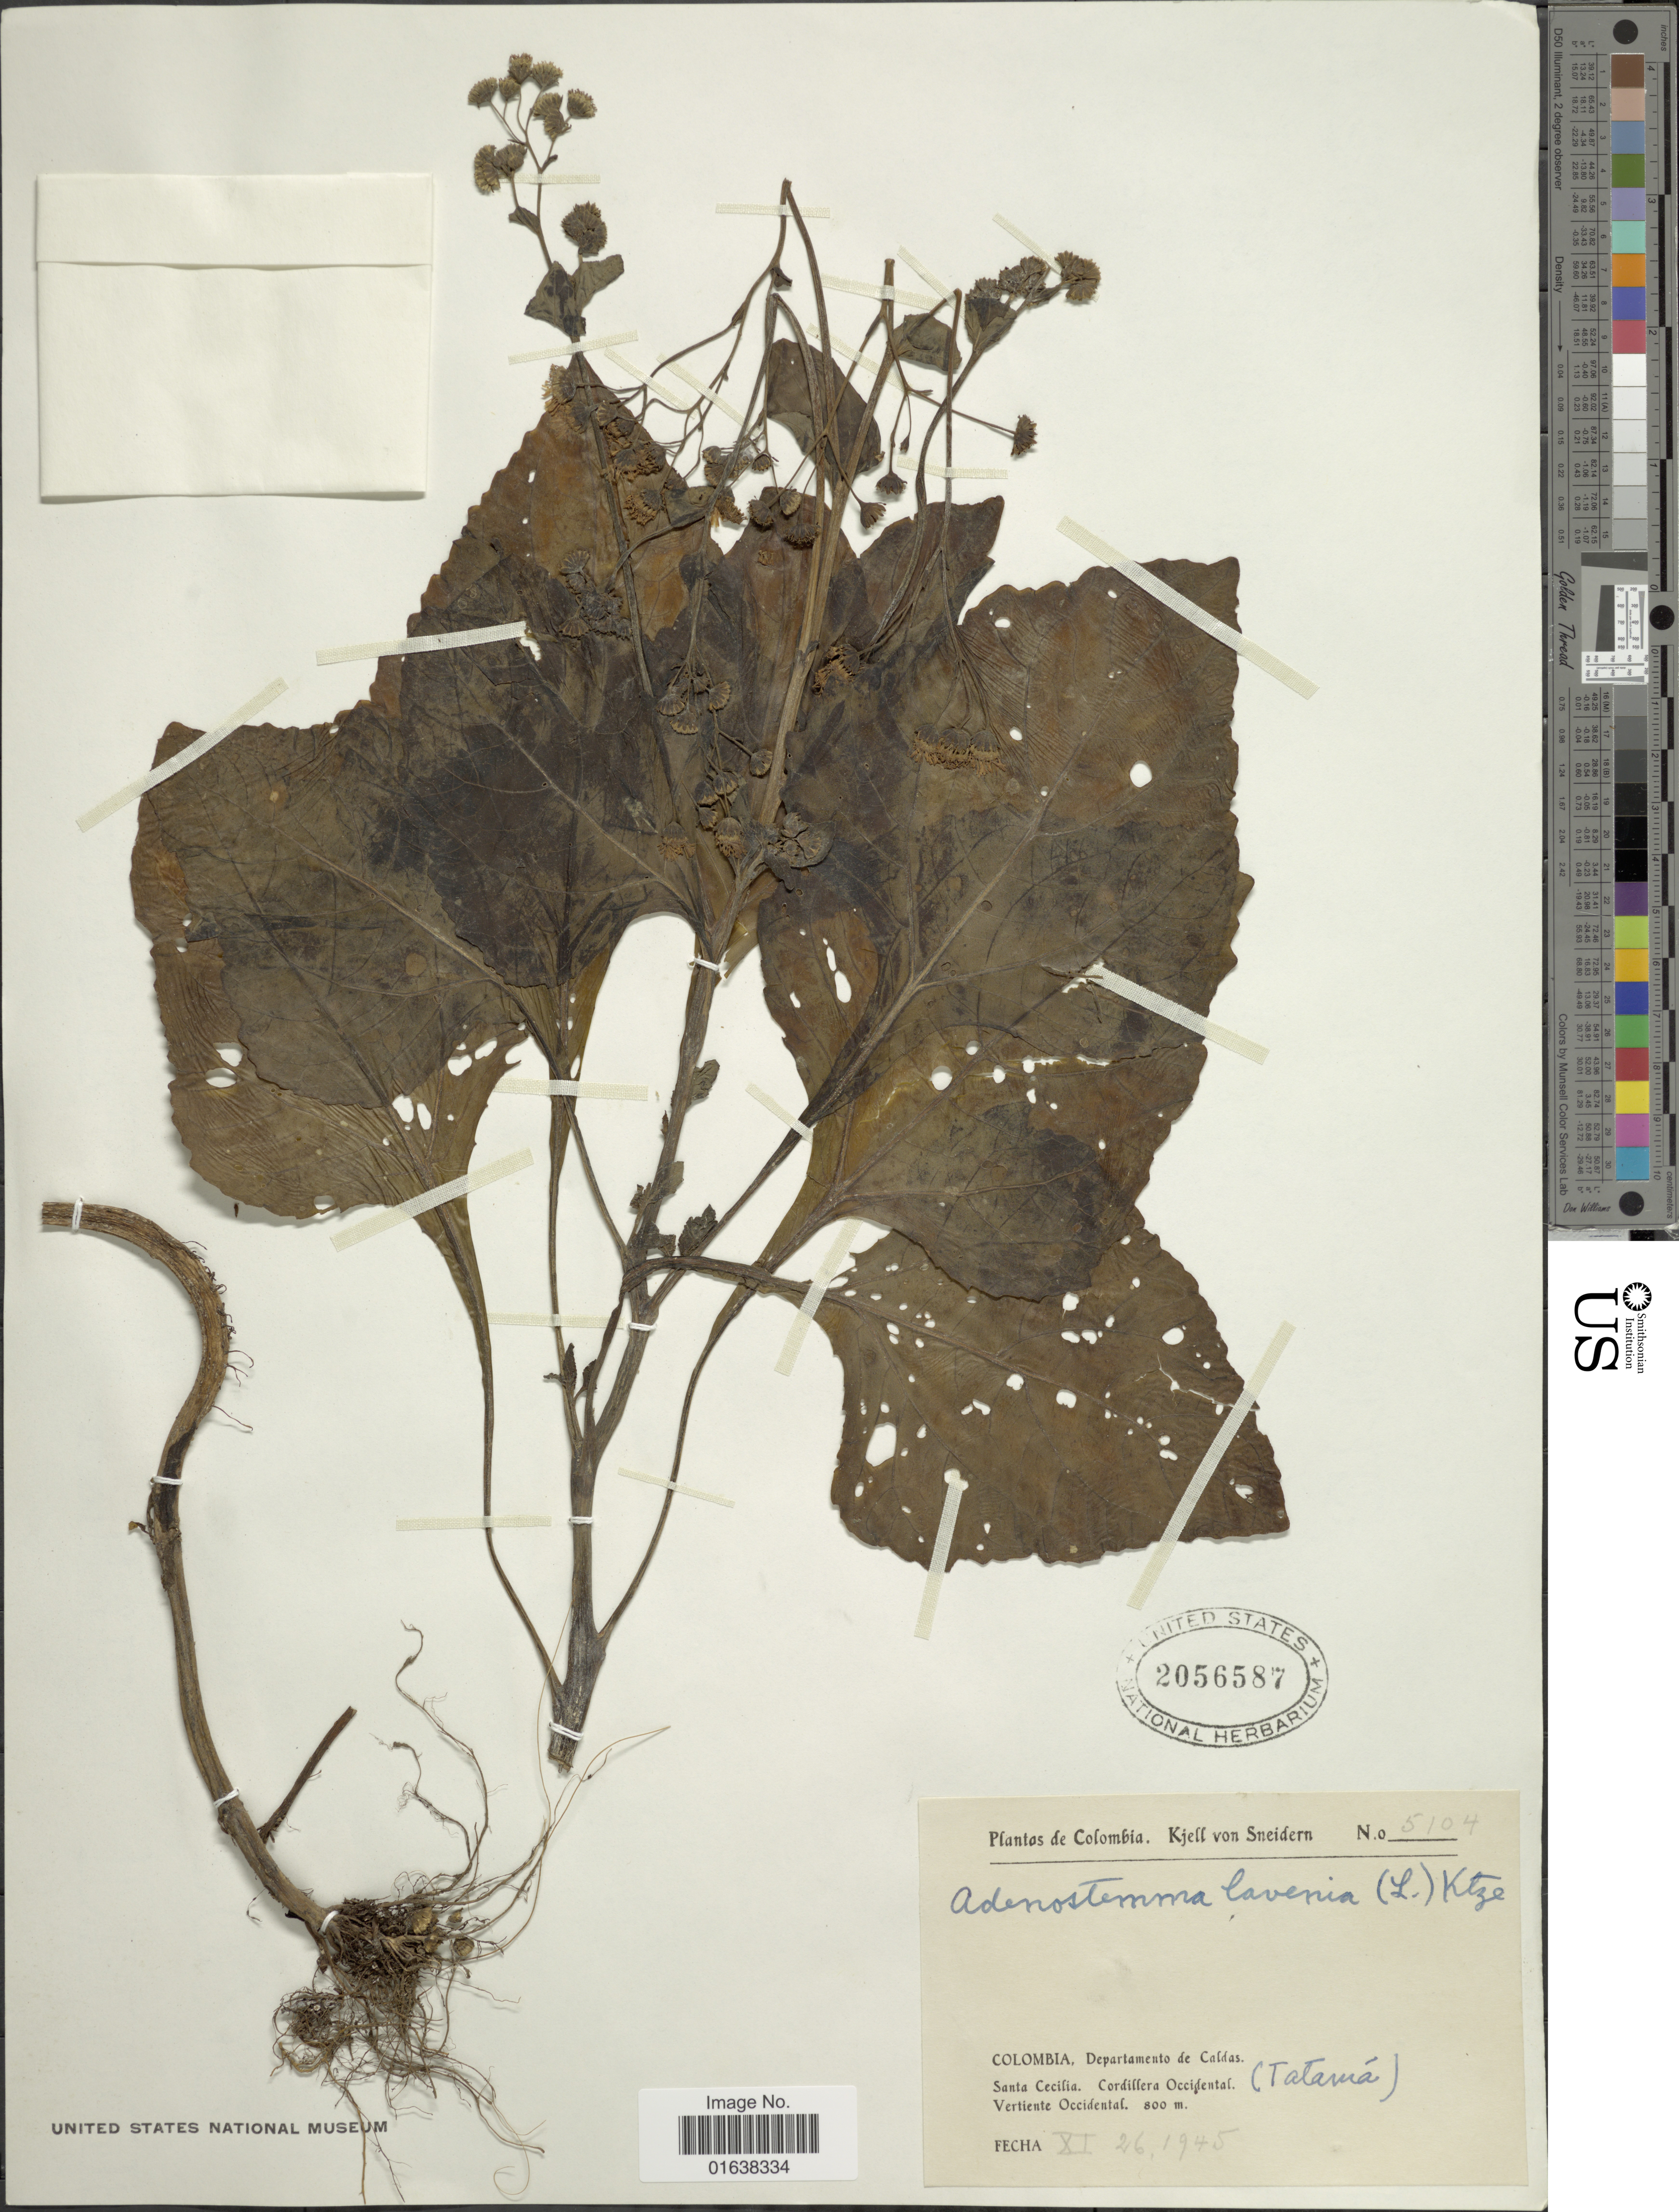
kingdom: Plantae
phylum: Tracheophyta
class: Magnoliopsida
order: Asterales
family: Asteraceae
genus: Adenostemma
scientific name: Adenostemma platyphyllum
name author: Cass.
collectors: K. von Sneidern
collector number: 5104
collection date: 1945-11-26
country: Colombia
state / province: Caldas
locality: Colombia, Departamento de Caldas. Santa Cecilia. Cordillera Occidental. Vertiente Occidental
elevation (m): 800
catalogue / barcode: US 2056587